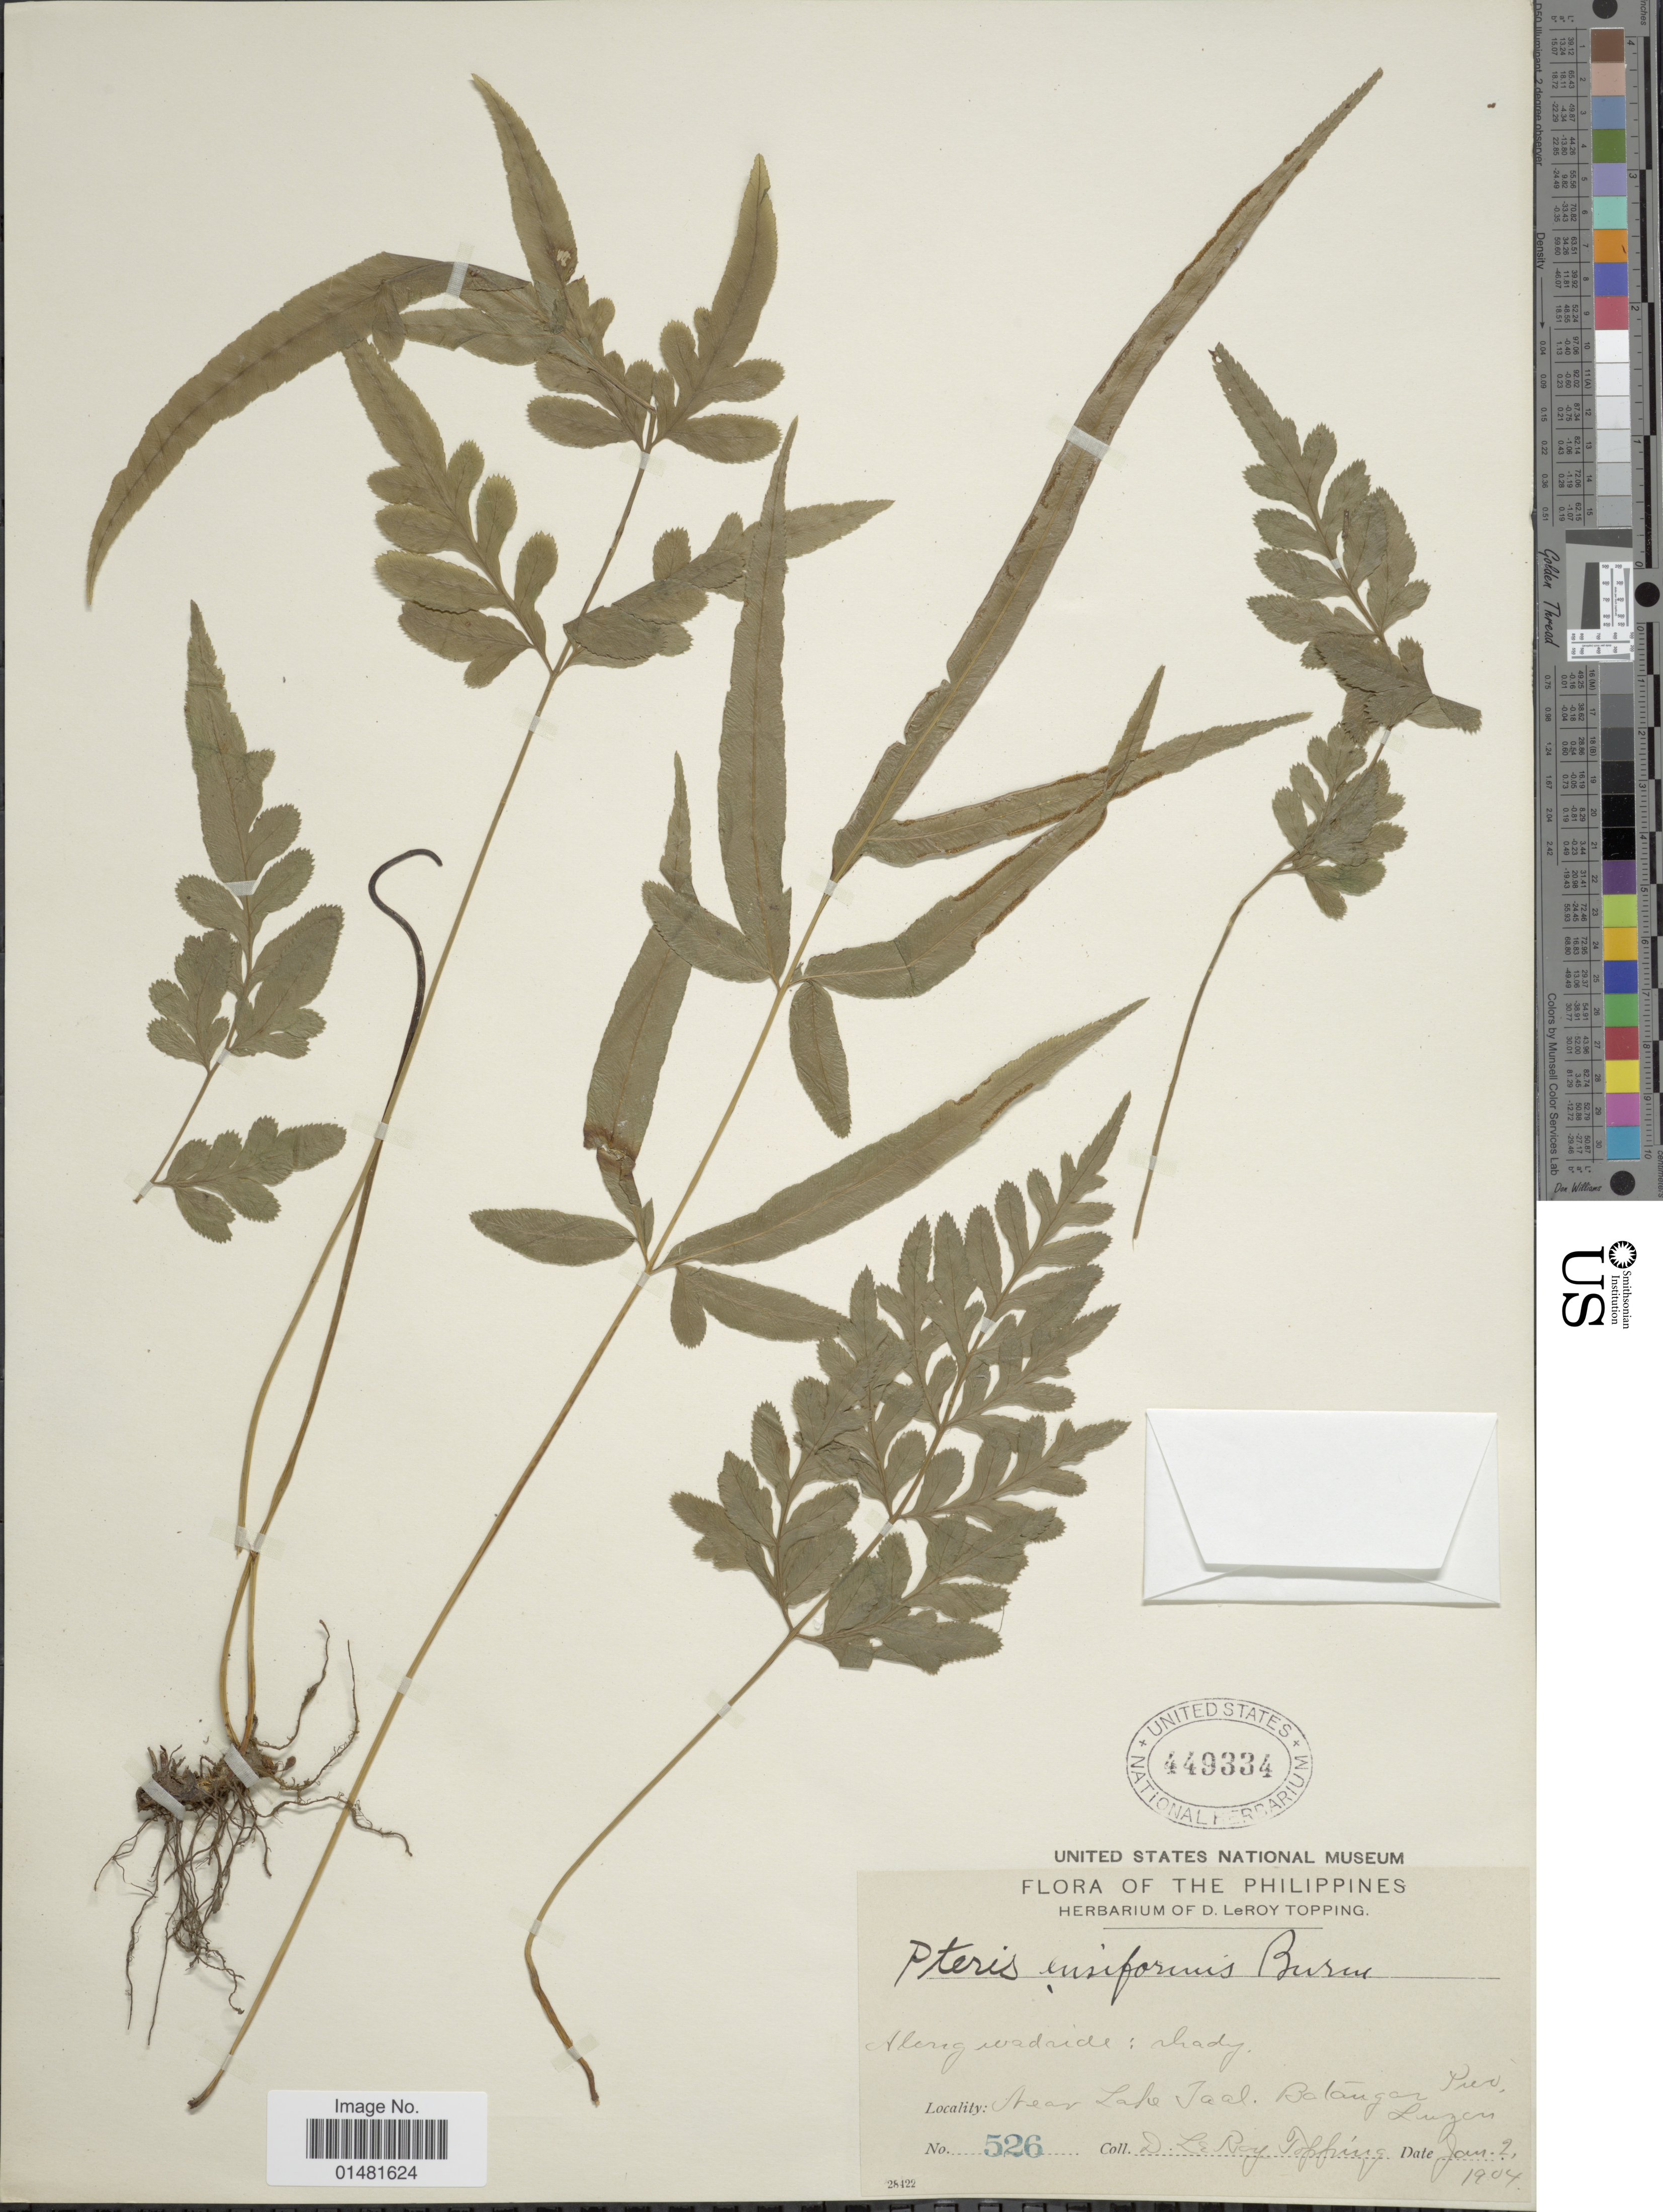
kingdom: Plantae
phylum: Tracheophyta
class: Polypodiopsida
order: Polypodiales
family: Pteridaceae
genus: Pteris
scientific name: Pteris ensiformis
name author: Burm. f.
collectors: D. L. Topping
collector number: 526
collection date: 1904-01-02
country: Philippines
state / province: Calabarzon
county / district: Batangas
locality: Along roadside. Near Lake Taal.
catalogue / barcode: US 449334